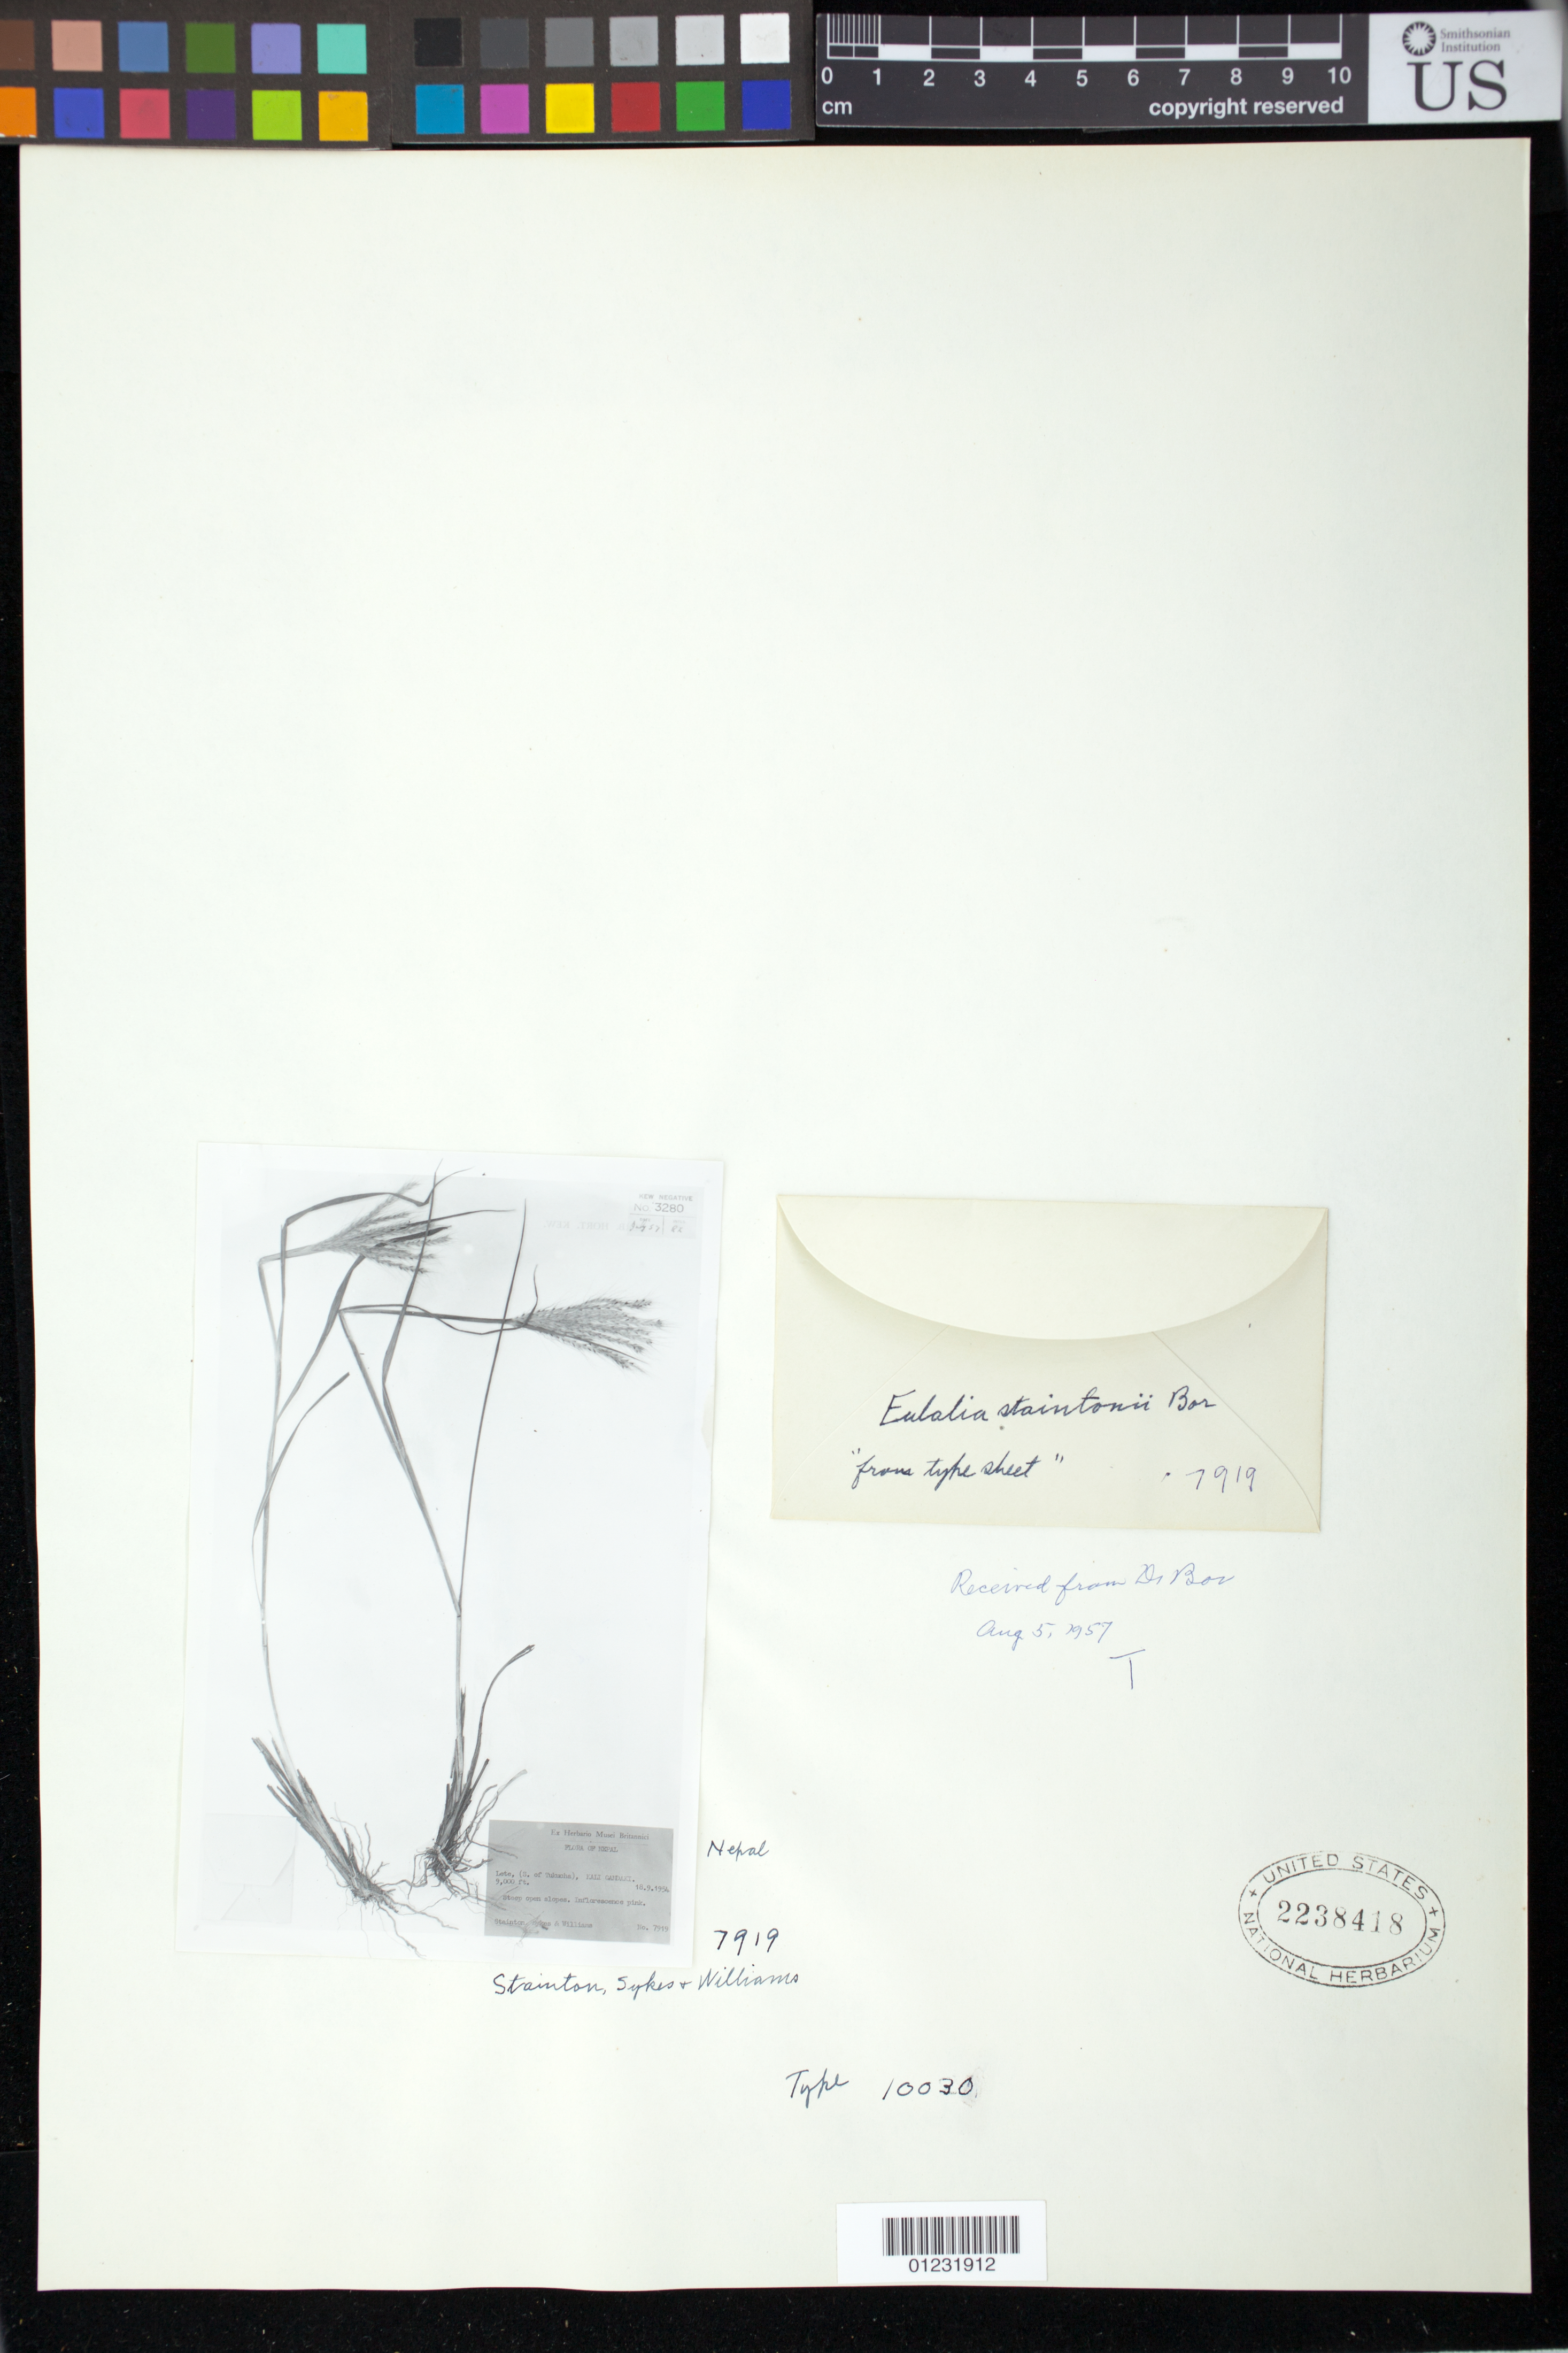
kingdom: Plantae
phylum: Tracheophyta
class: Liliopsida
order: Poales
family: Poaceae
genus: Eulalia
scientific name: Eulalia staintonii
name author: Bor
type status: Isotype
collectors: J. Stainton, Sykes, -- & -- Williams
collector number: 2053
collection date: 1954-09-18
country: Nepal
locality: Lete, Kali Gandaki.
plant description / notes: Fragmentary material of type specimen from Dr. Bor.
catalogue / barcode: US 2238418